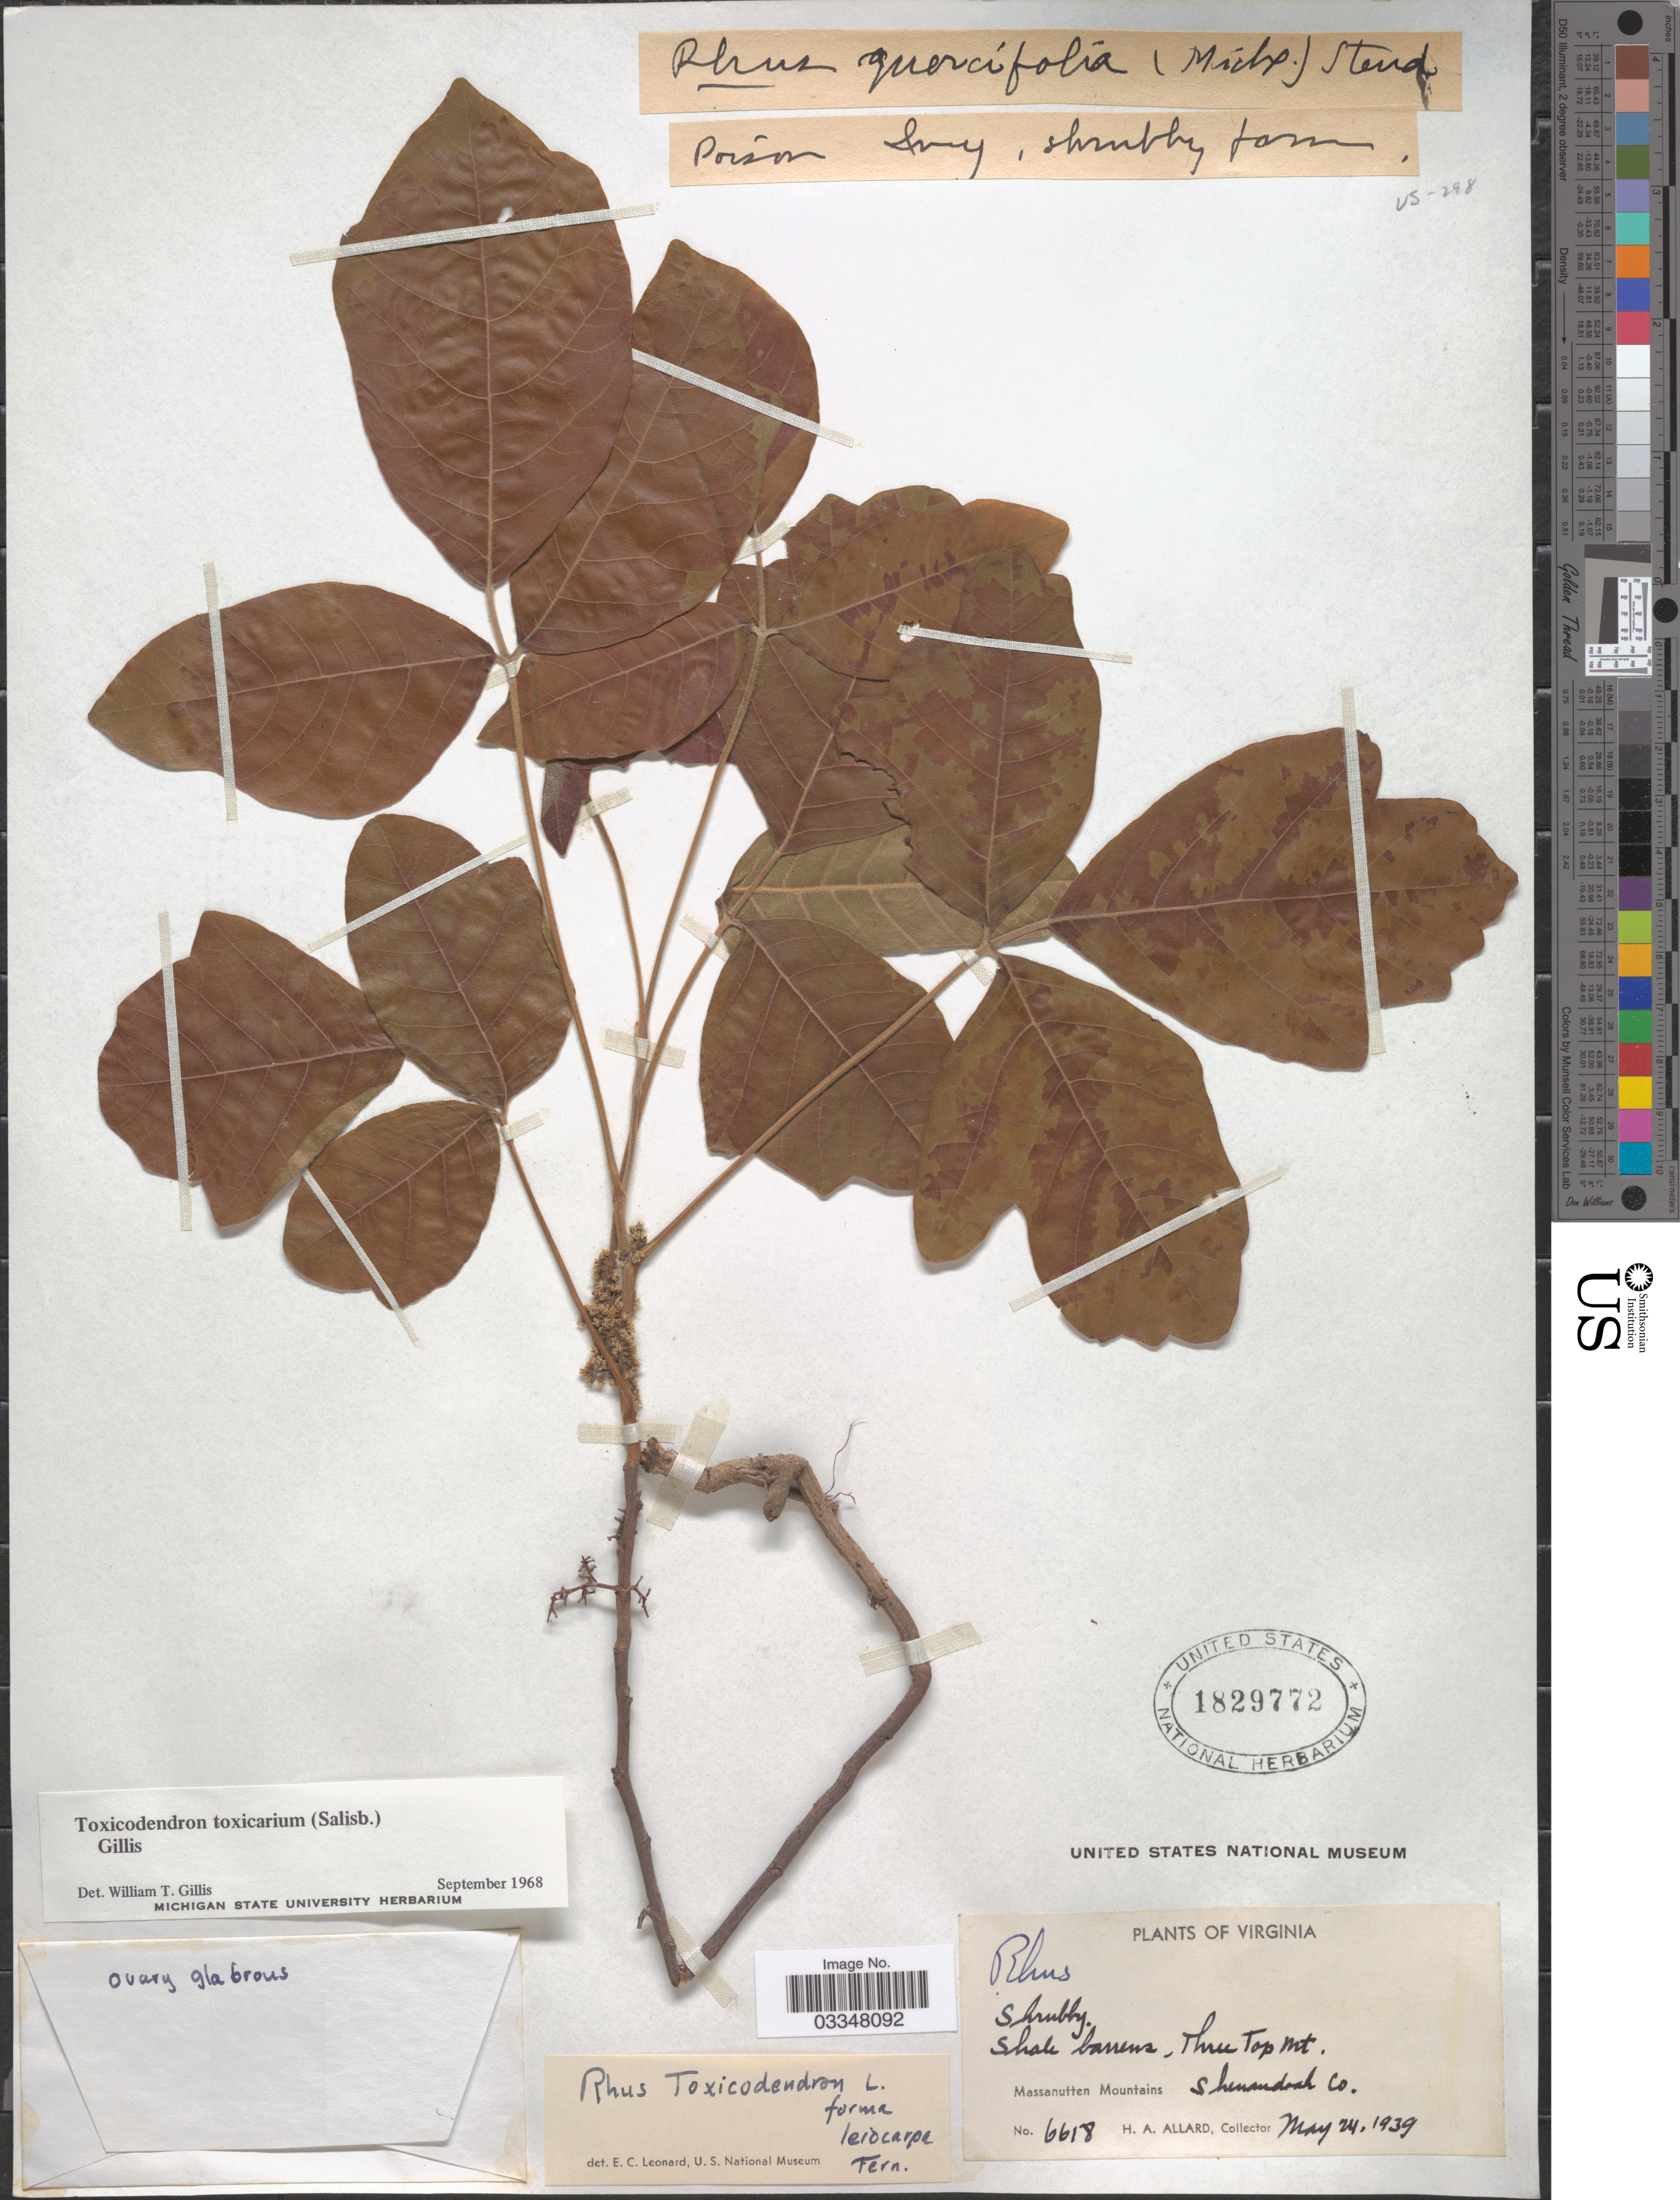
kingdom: Plantae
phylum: Tracheophyta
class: Magnoliopsida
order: Sapindales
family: Anacardiaceae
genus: Toxicodendron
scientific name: Toxicodendron toxicarium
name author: Gillis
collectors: H. A. Allard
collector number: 6618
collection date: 1939-05-24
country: United States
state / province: Virginia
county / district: Shenandoah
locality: Three Top Mountain. Massanutten Mountains.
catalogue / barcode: US 1829772